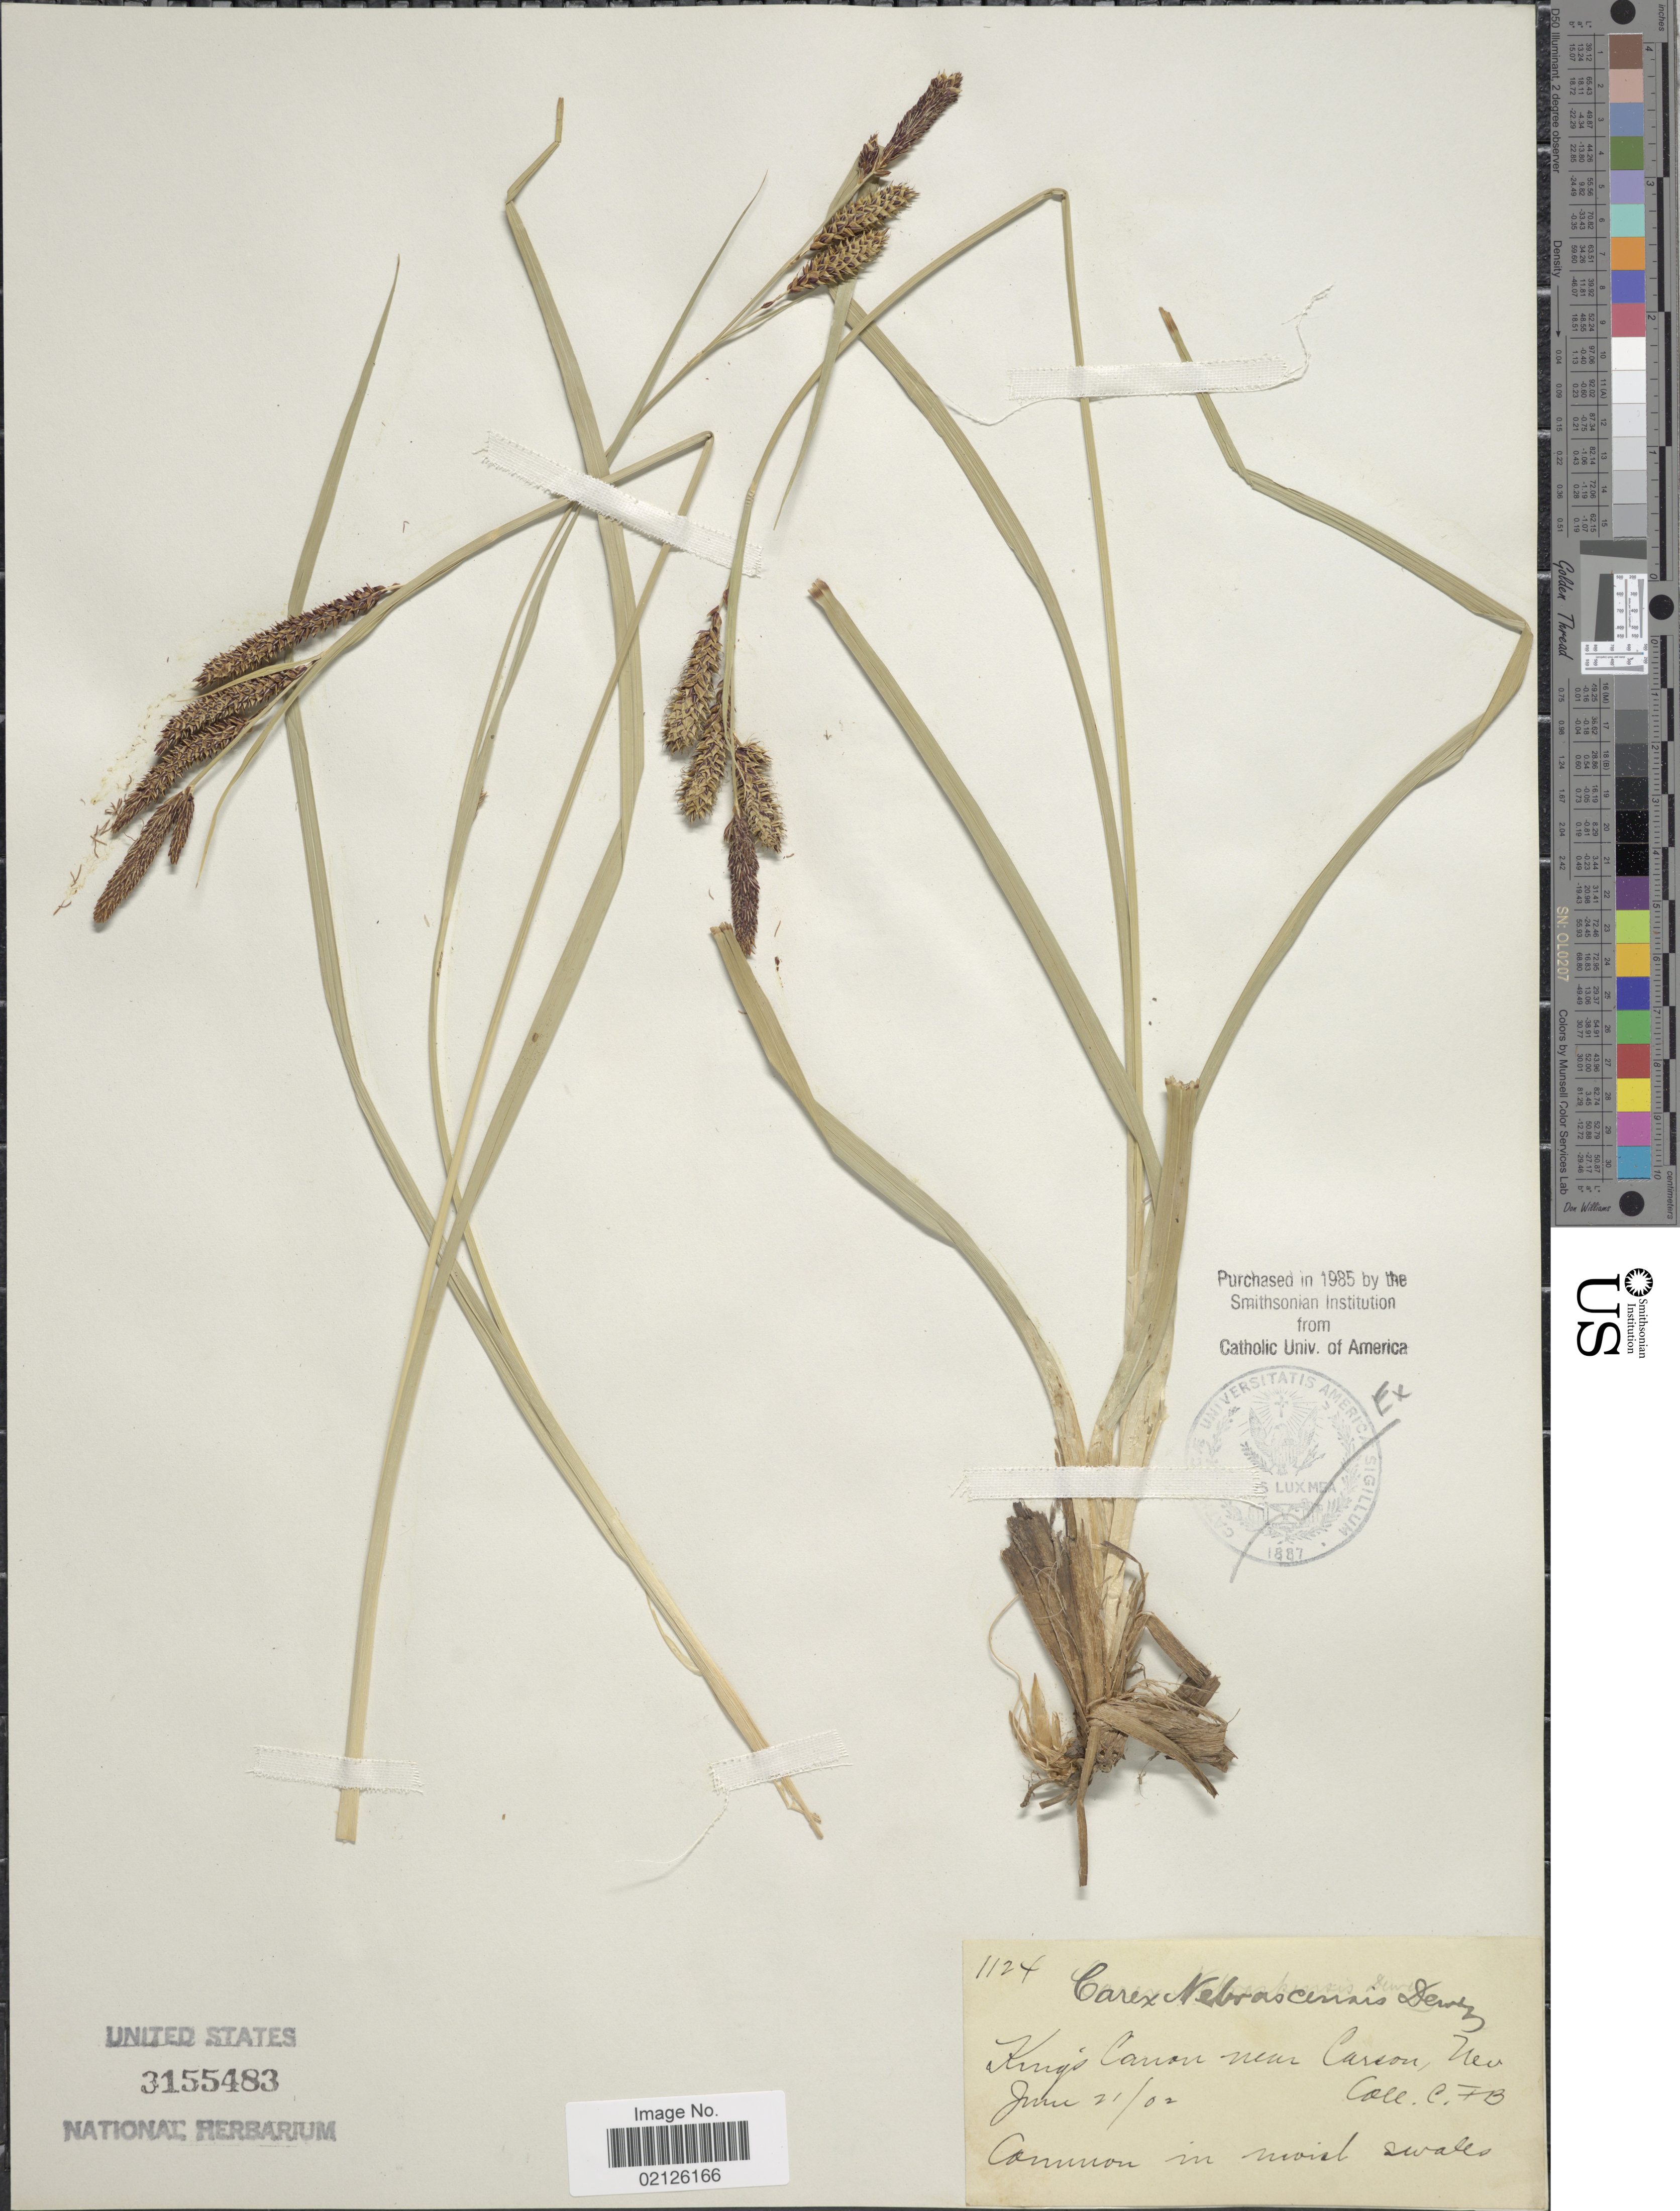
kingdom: Plantae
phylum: Tracheophyta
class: Liliopsida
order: Poales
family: Cyperaceae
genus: Carex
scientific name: Carex nebrascensis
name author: Dewey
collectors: C. F. B.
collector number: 1124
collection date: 1902-06-21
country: United States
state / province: Nevada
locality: King's Canon near Carson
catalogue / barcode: US 3155483